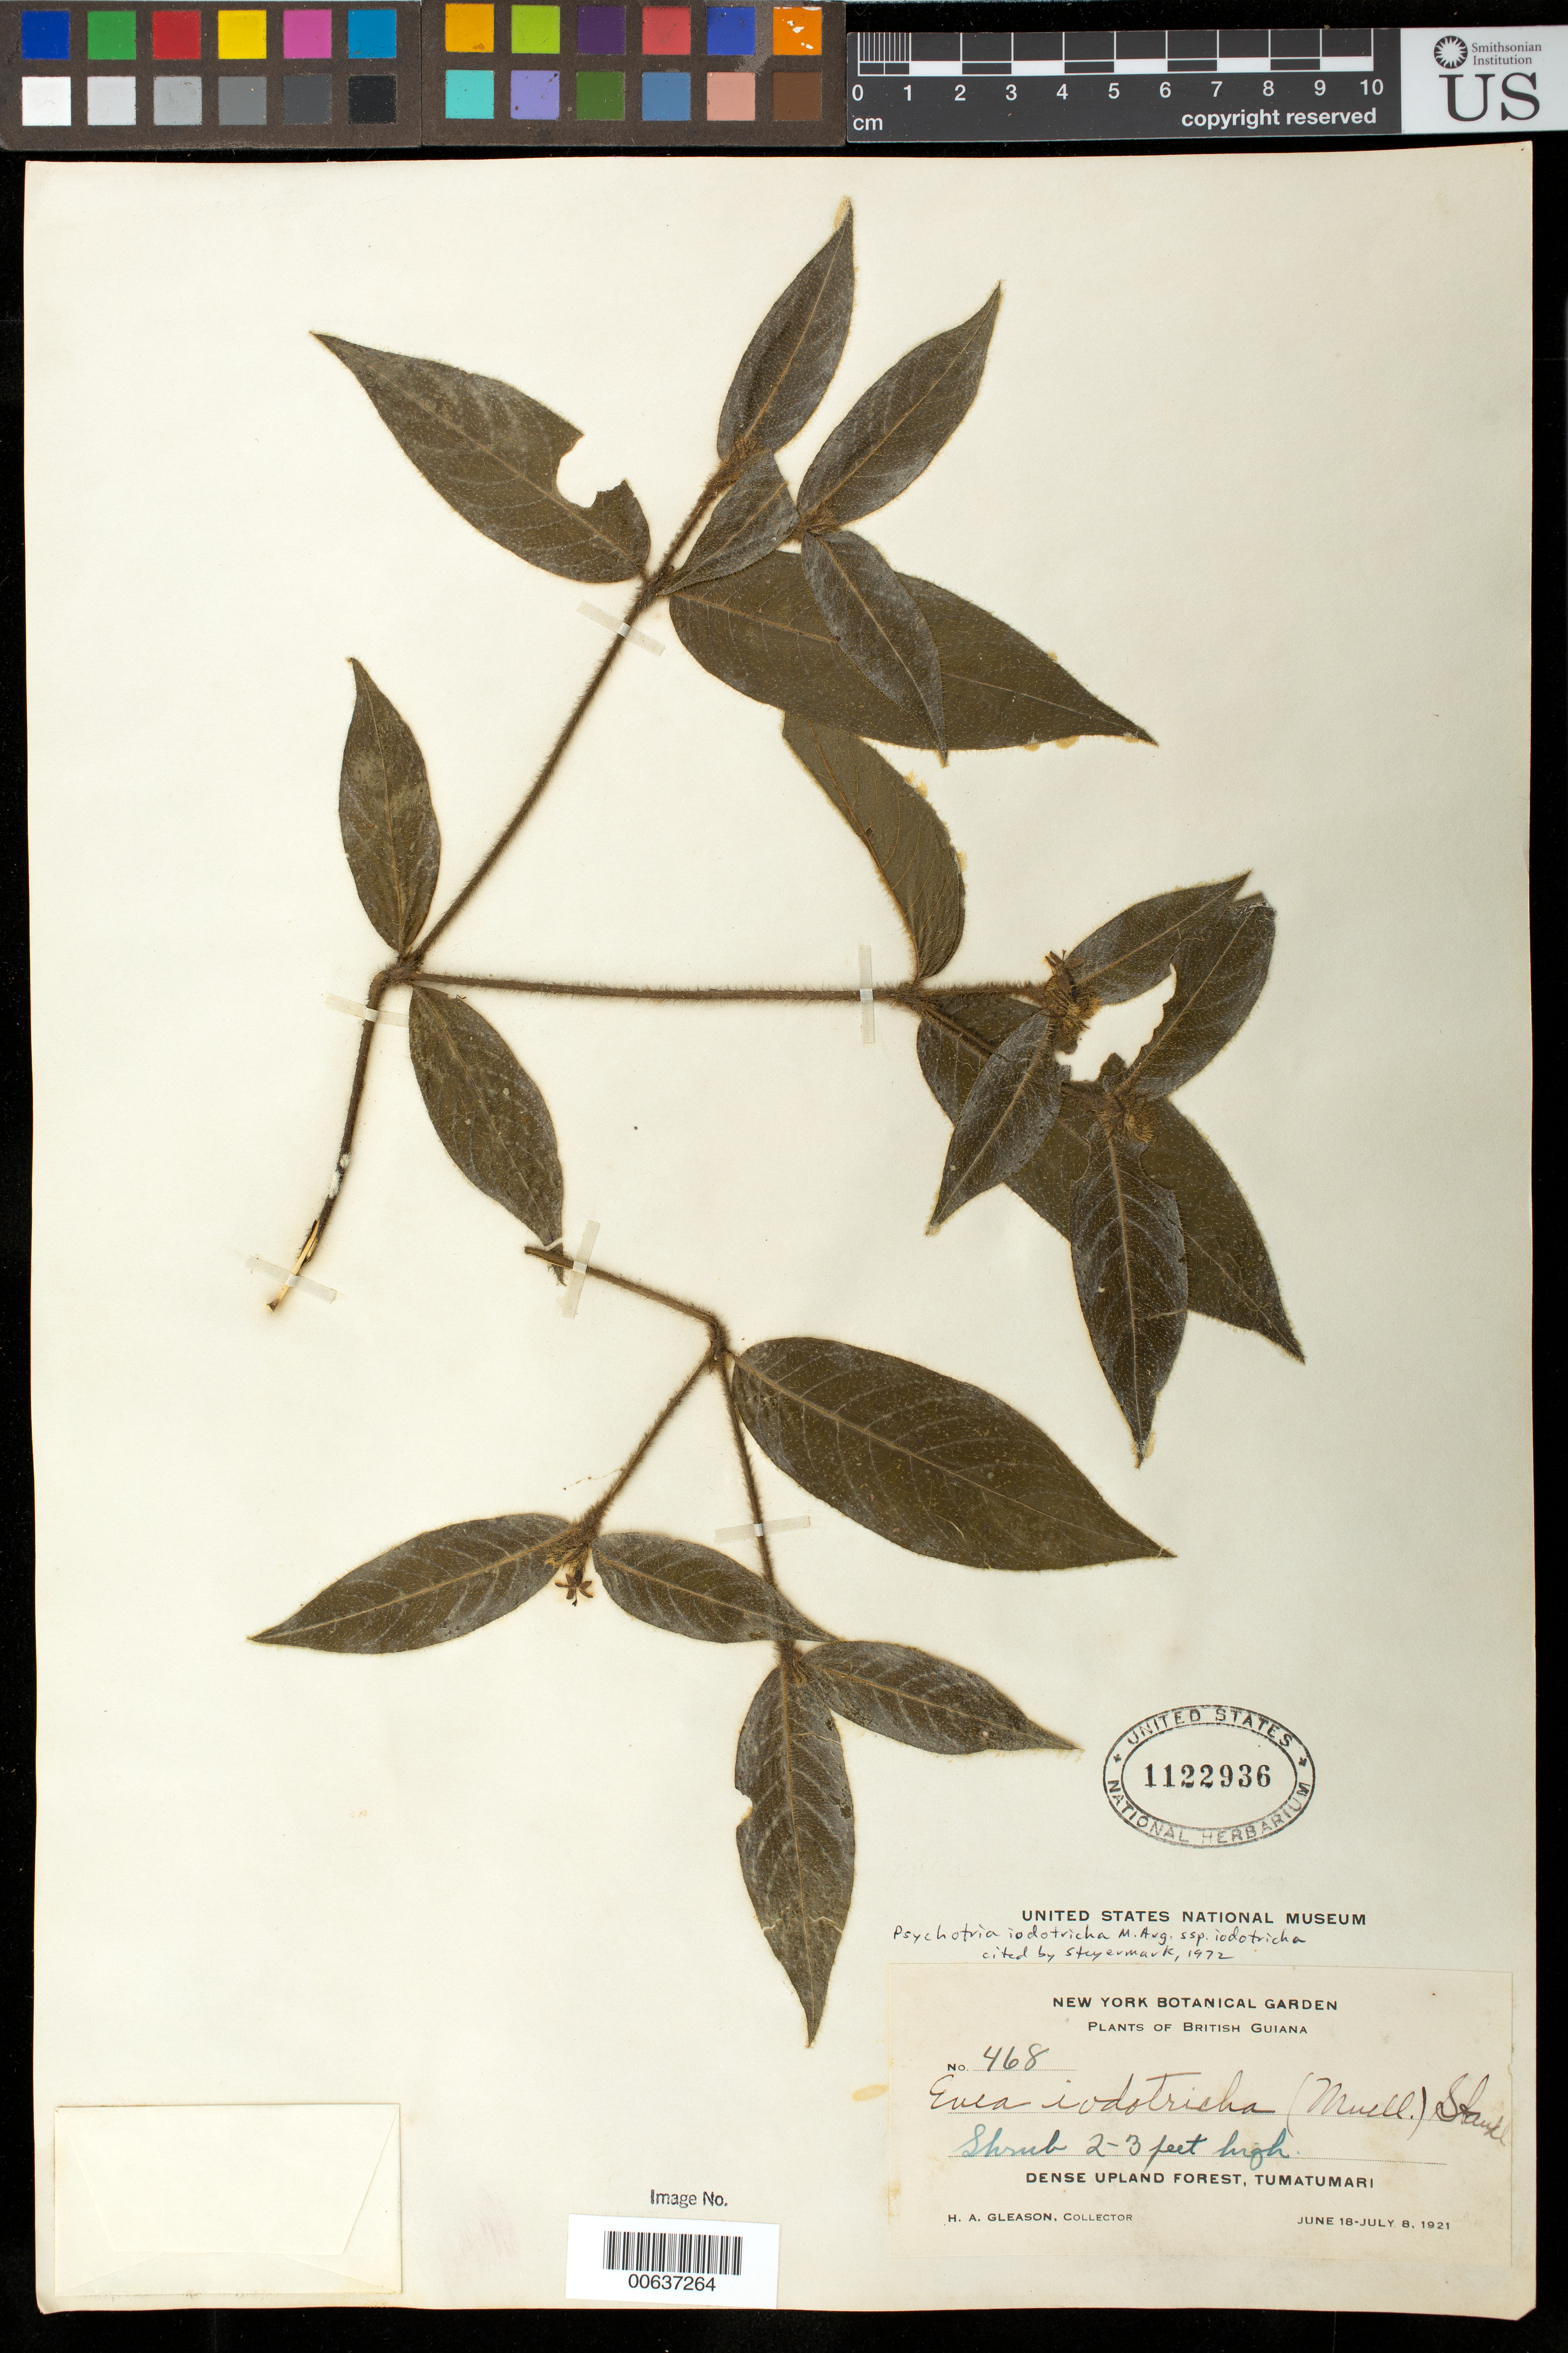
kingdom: Plantae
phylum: Tracheophyta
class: Magnoliopsida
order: Gentianales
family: Rubiaceae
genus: Palicourea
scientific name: Palicourea iodotricha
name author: (Müll. Arg.) Delprete & J.H. Kirkbr.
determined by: Kirkbride, J. H., Jr.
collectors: H. A. Gleason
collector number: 468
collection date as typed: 18-Jun-21 to 8-Jul-21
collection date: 1921-06-18/1921-07-08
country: Guyana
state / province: Potaro-Siparuni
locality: Tumatumari Village, Potaro R.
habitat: Dense upland forest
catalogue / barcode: US 1122936